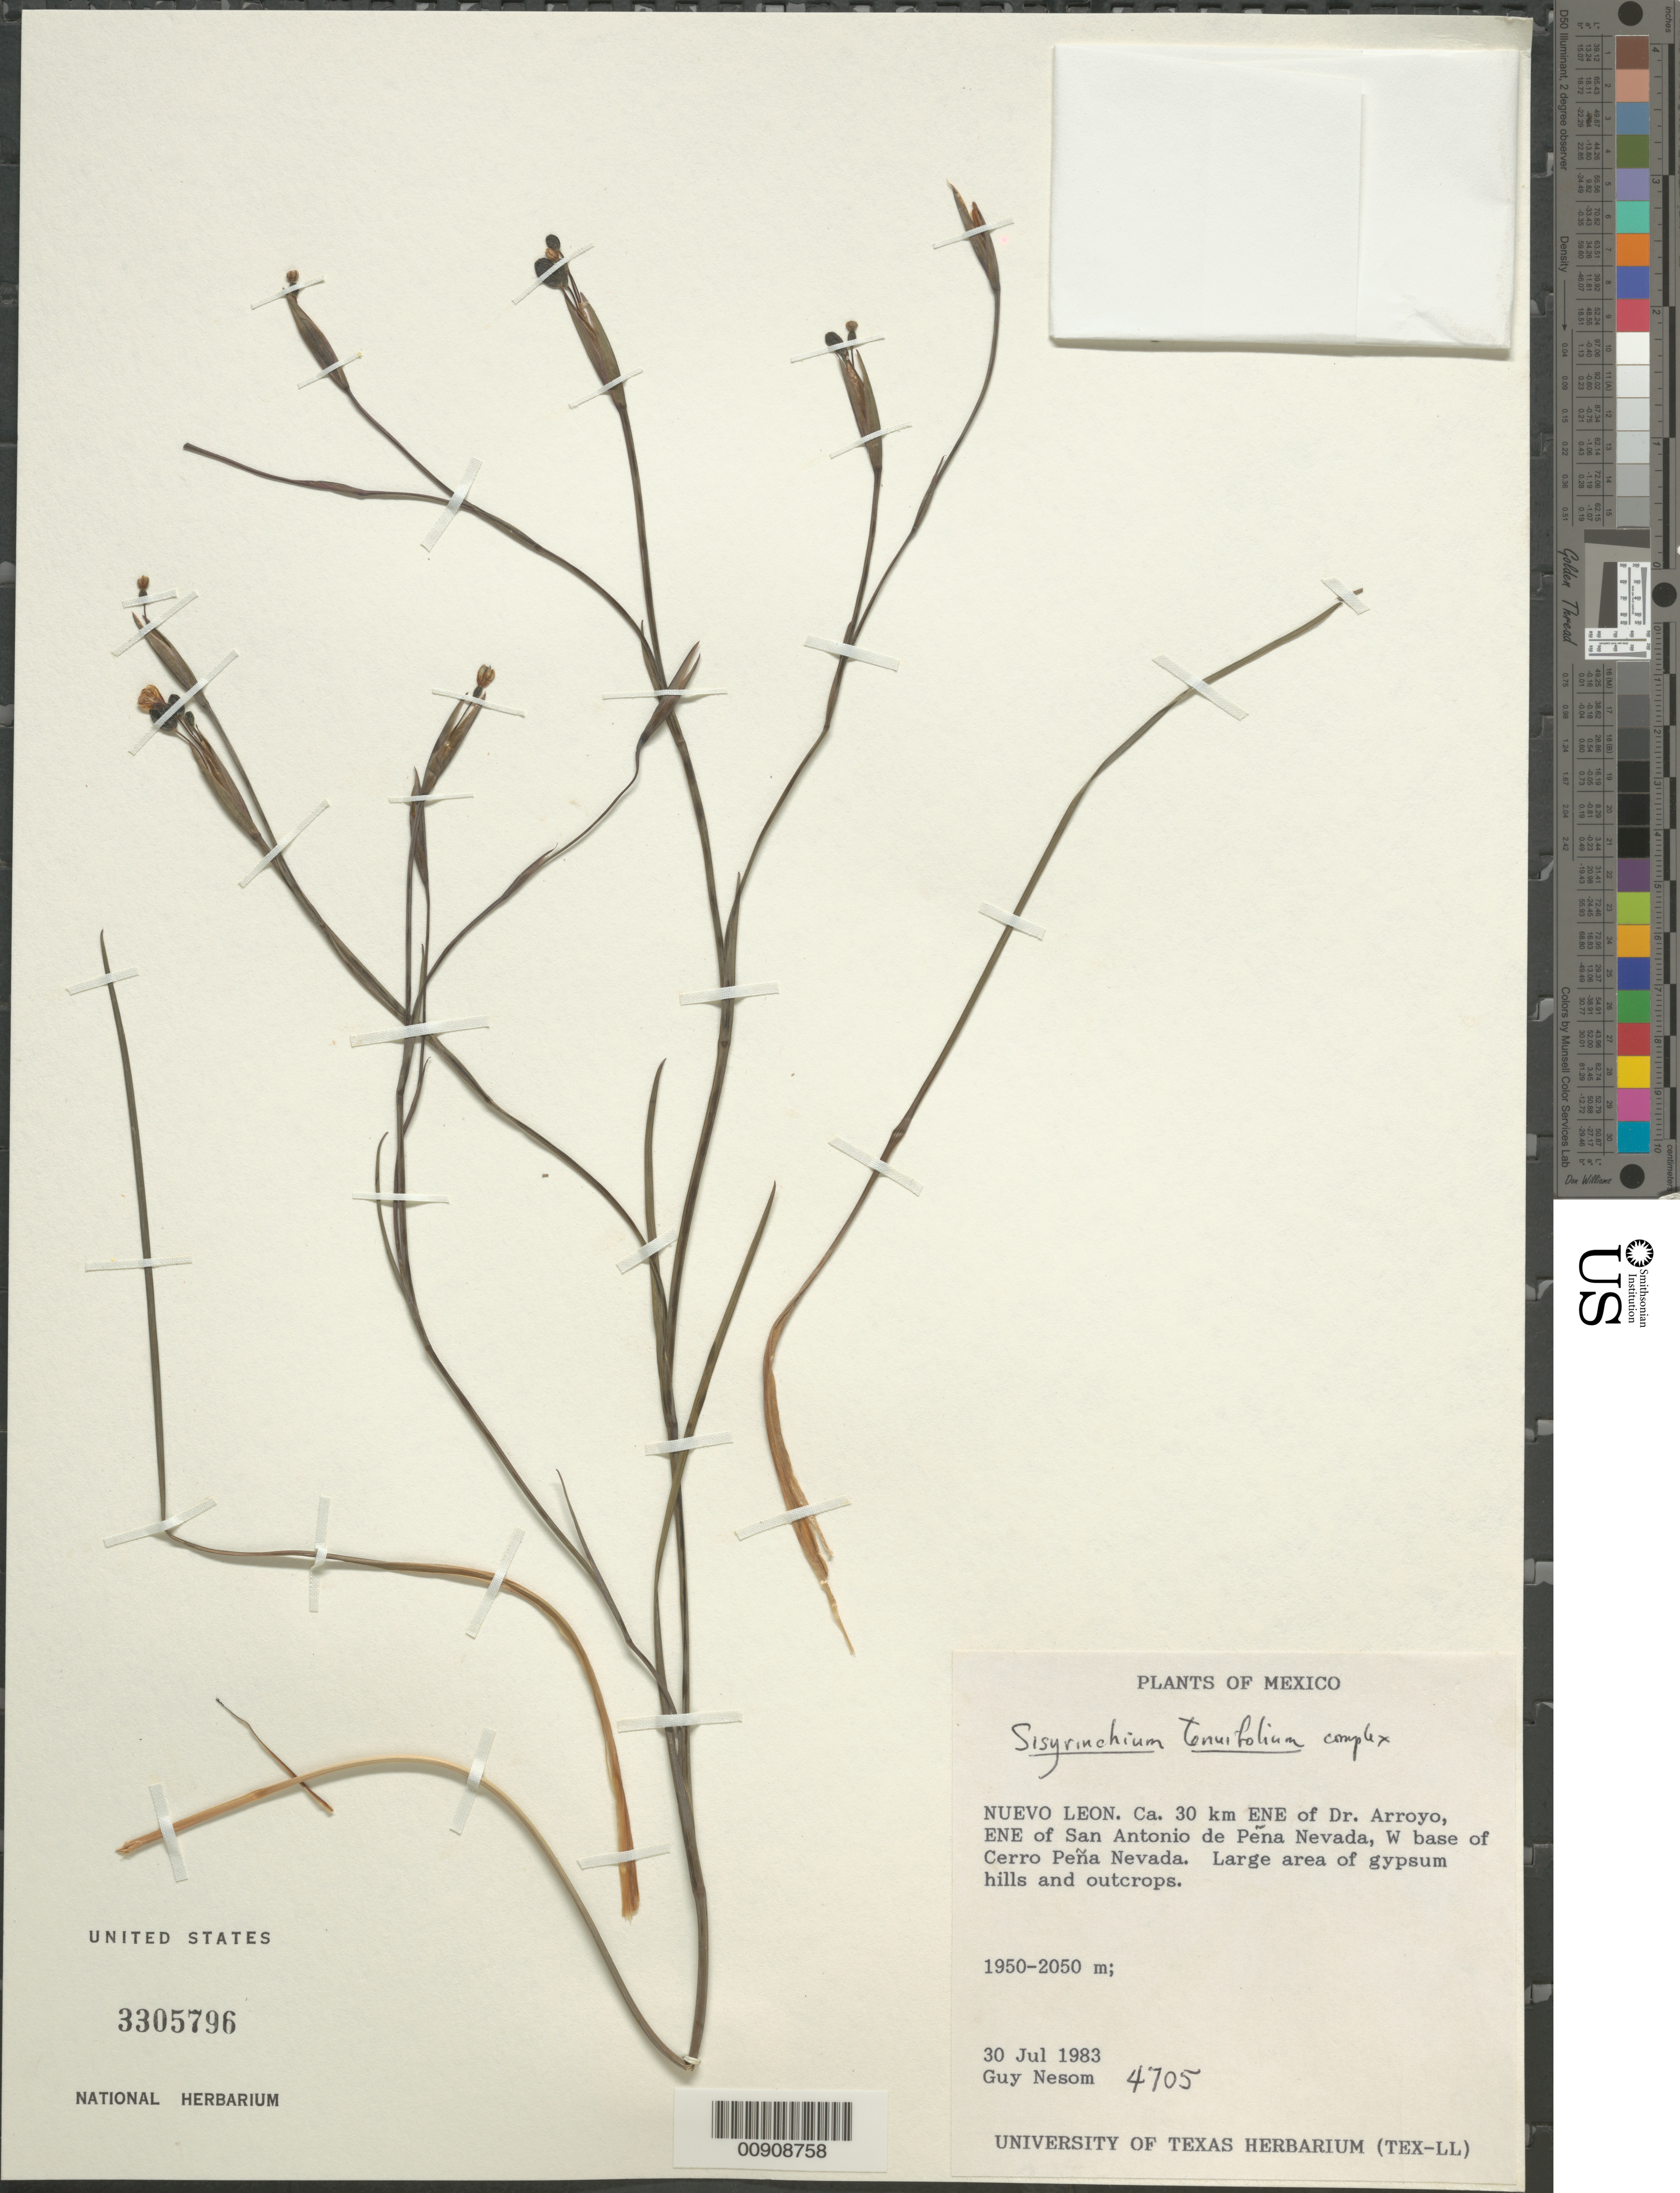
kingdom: Plantae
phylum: Tracheophyta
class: Liliopsida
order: Asparagales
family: Iridaceae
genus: Sisyrinchium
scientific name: Sisyrinchium tenuifolium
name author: Humb. & Bonpl. ex Willd.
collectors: G. L. Nesom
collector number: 4705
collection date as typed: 30 Jul 1983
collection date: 1983-07-30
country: Mexico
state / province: Nuevo León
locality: Nuevo León. Ca. 30 km. ENE of Dr. Arroyo, ENE of San Antonio de Peña Nevada, W base of Cerro Peña Nevada.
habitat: Large area of gypsum hills and outcrops.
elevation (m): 2050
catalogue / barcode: US 3305796